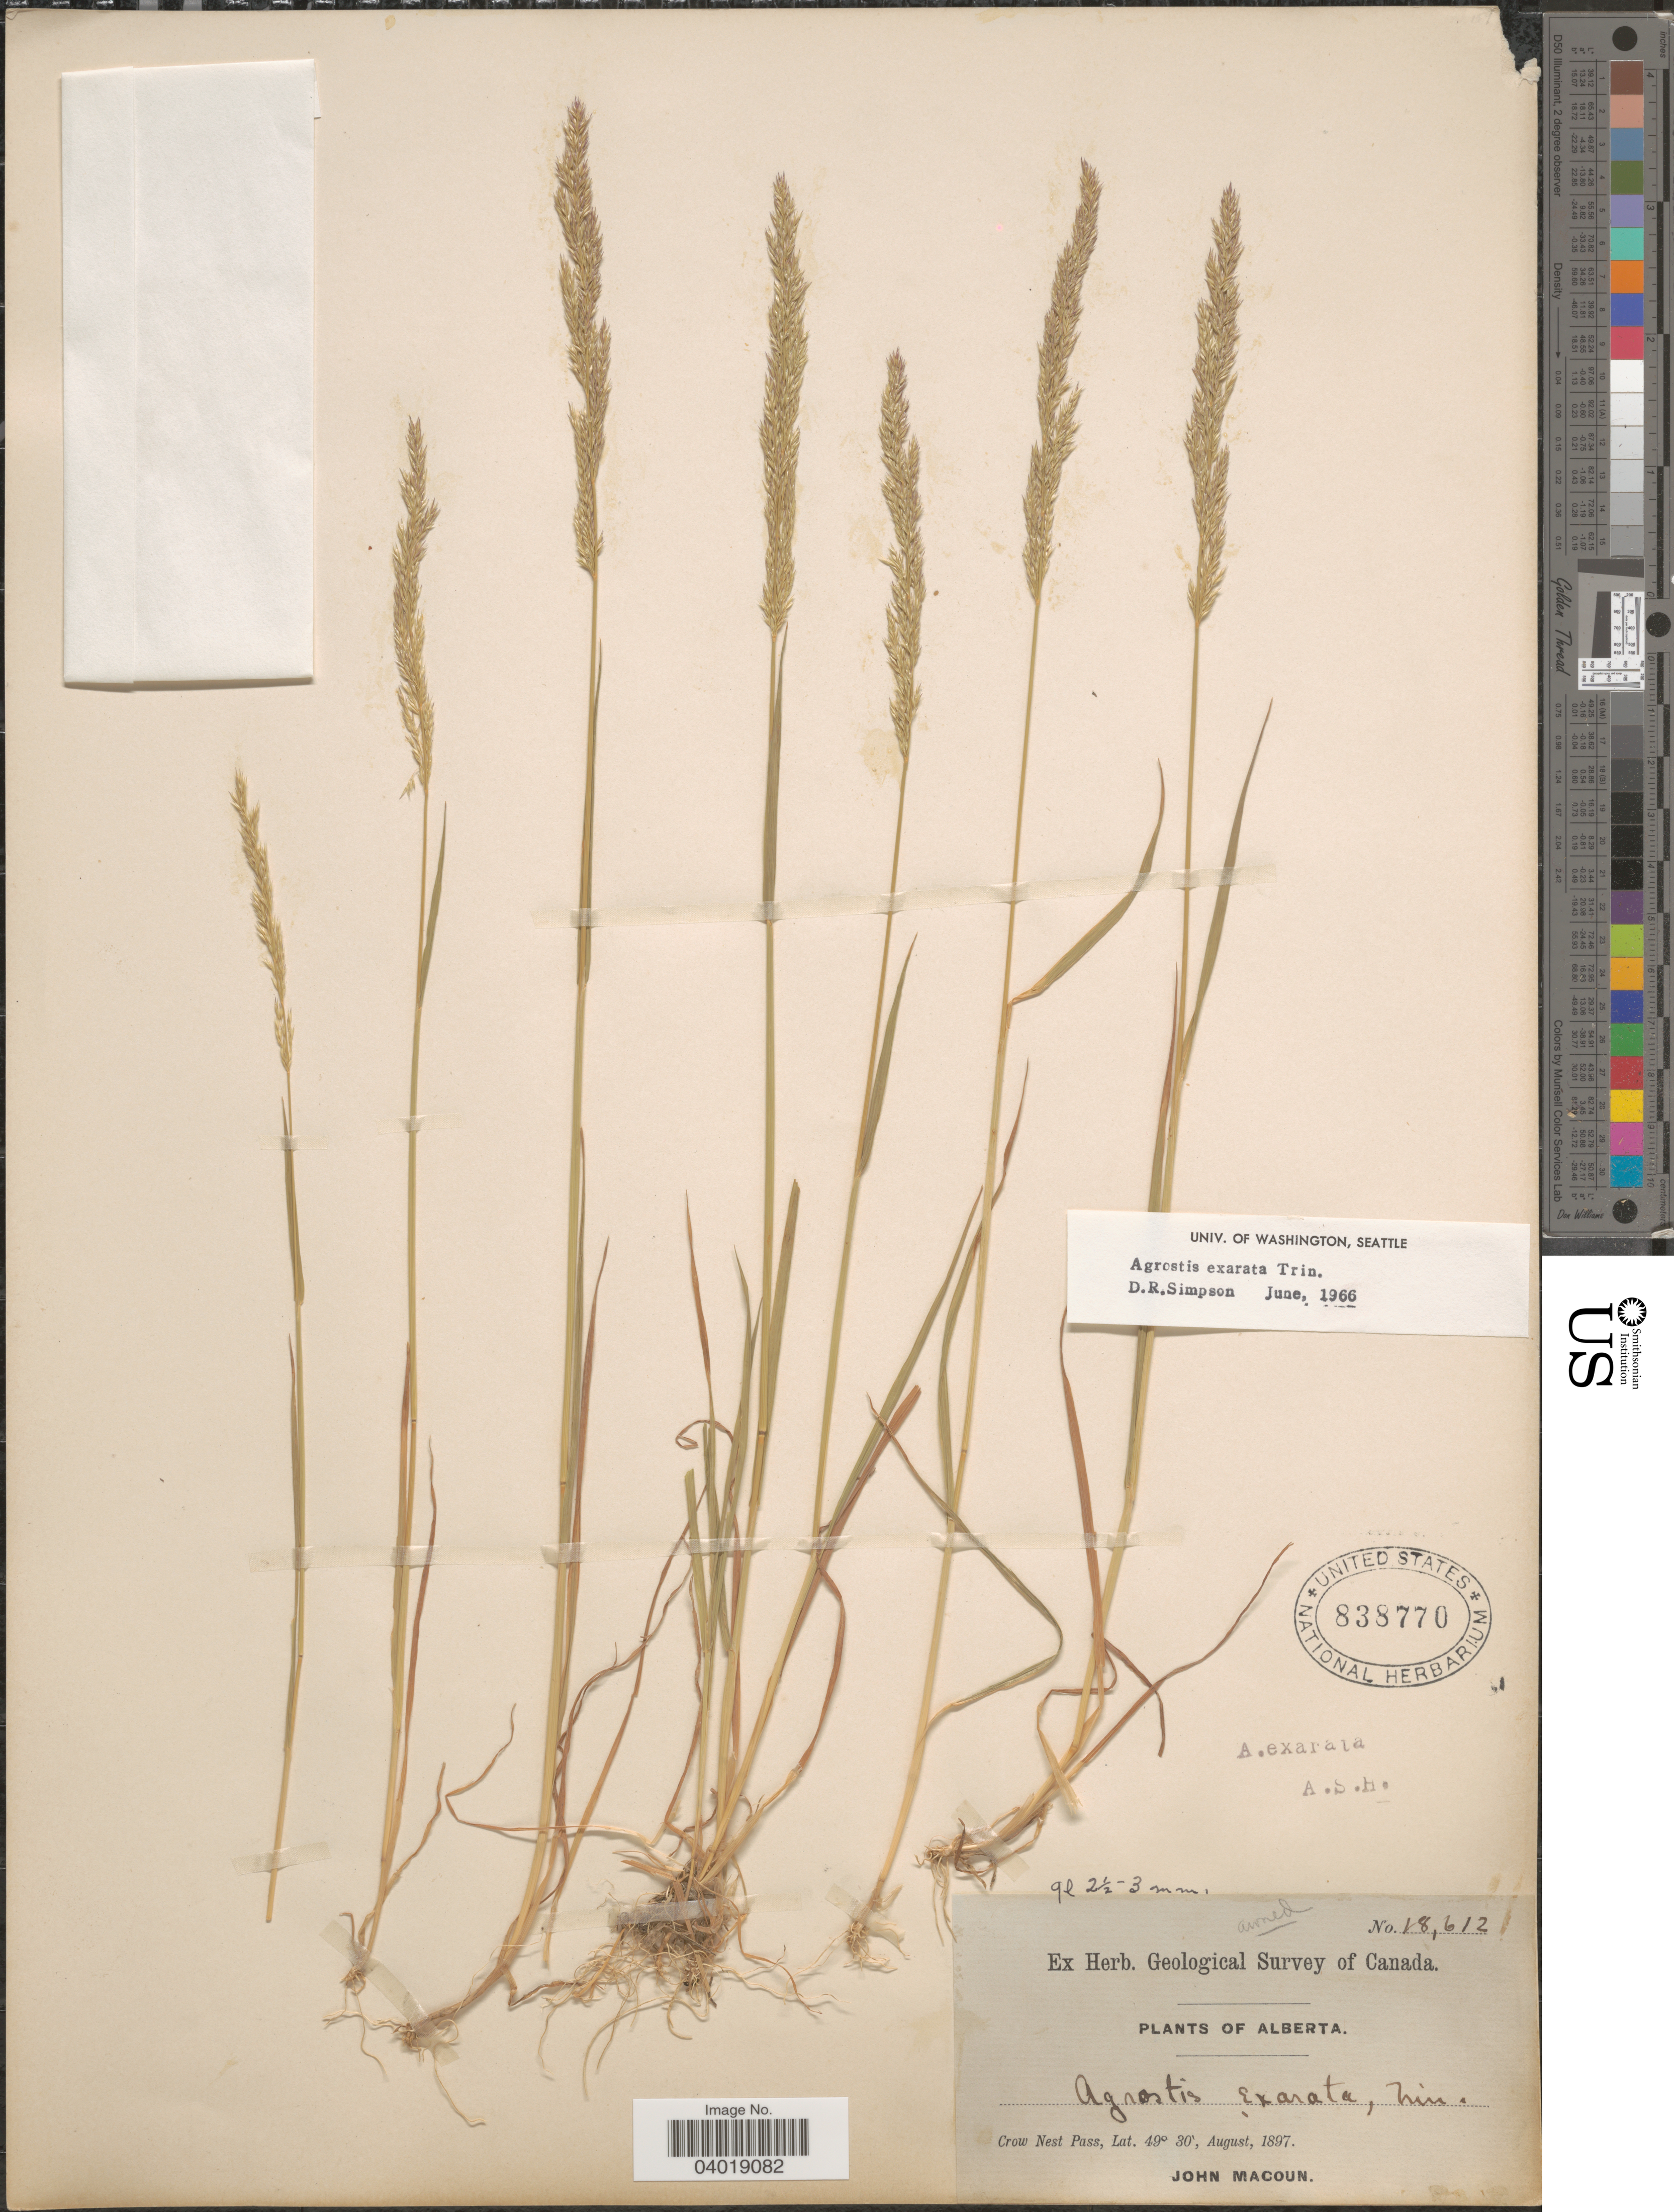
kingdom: Plantae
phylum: Tracheophyta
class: Liliopsida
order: Poales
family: Poaceae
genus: Agrostis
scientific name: Agrostis exarata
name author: Trin.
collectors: J. Macoun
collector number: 18612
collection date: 1897-08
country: Canada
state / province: Alberta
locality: Crow Nest Pass.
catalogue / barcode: US 838770